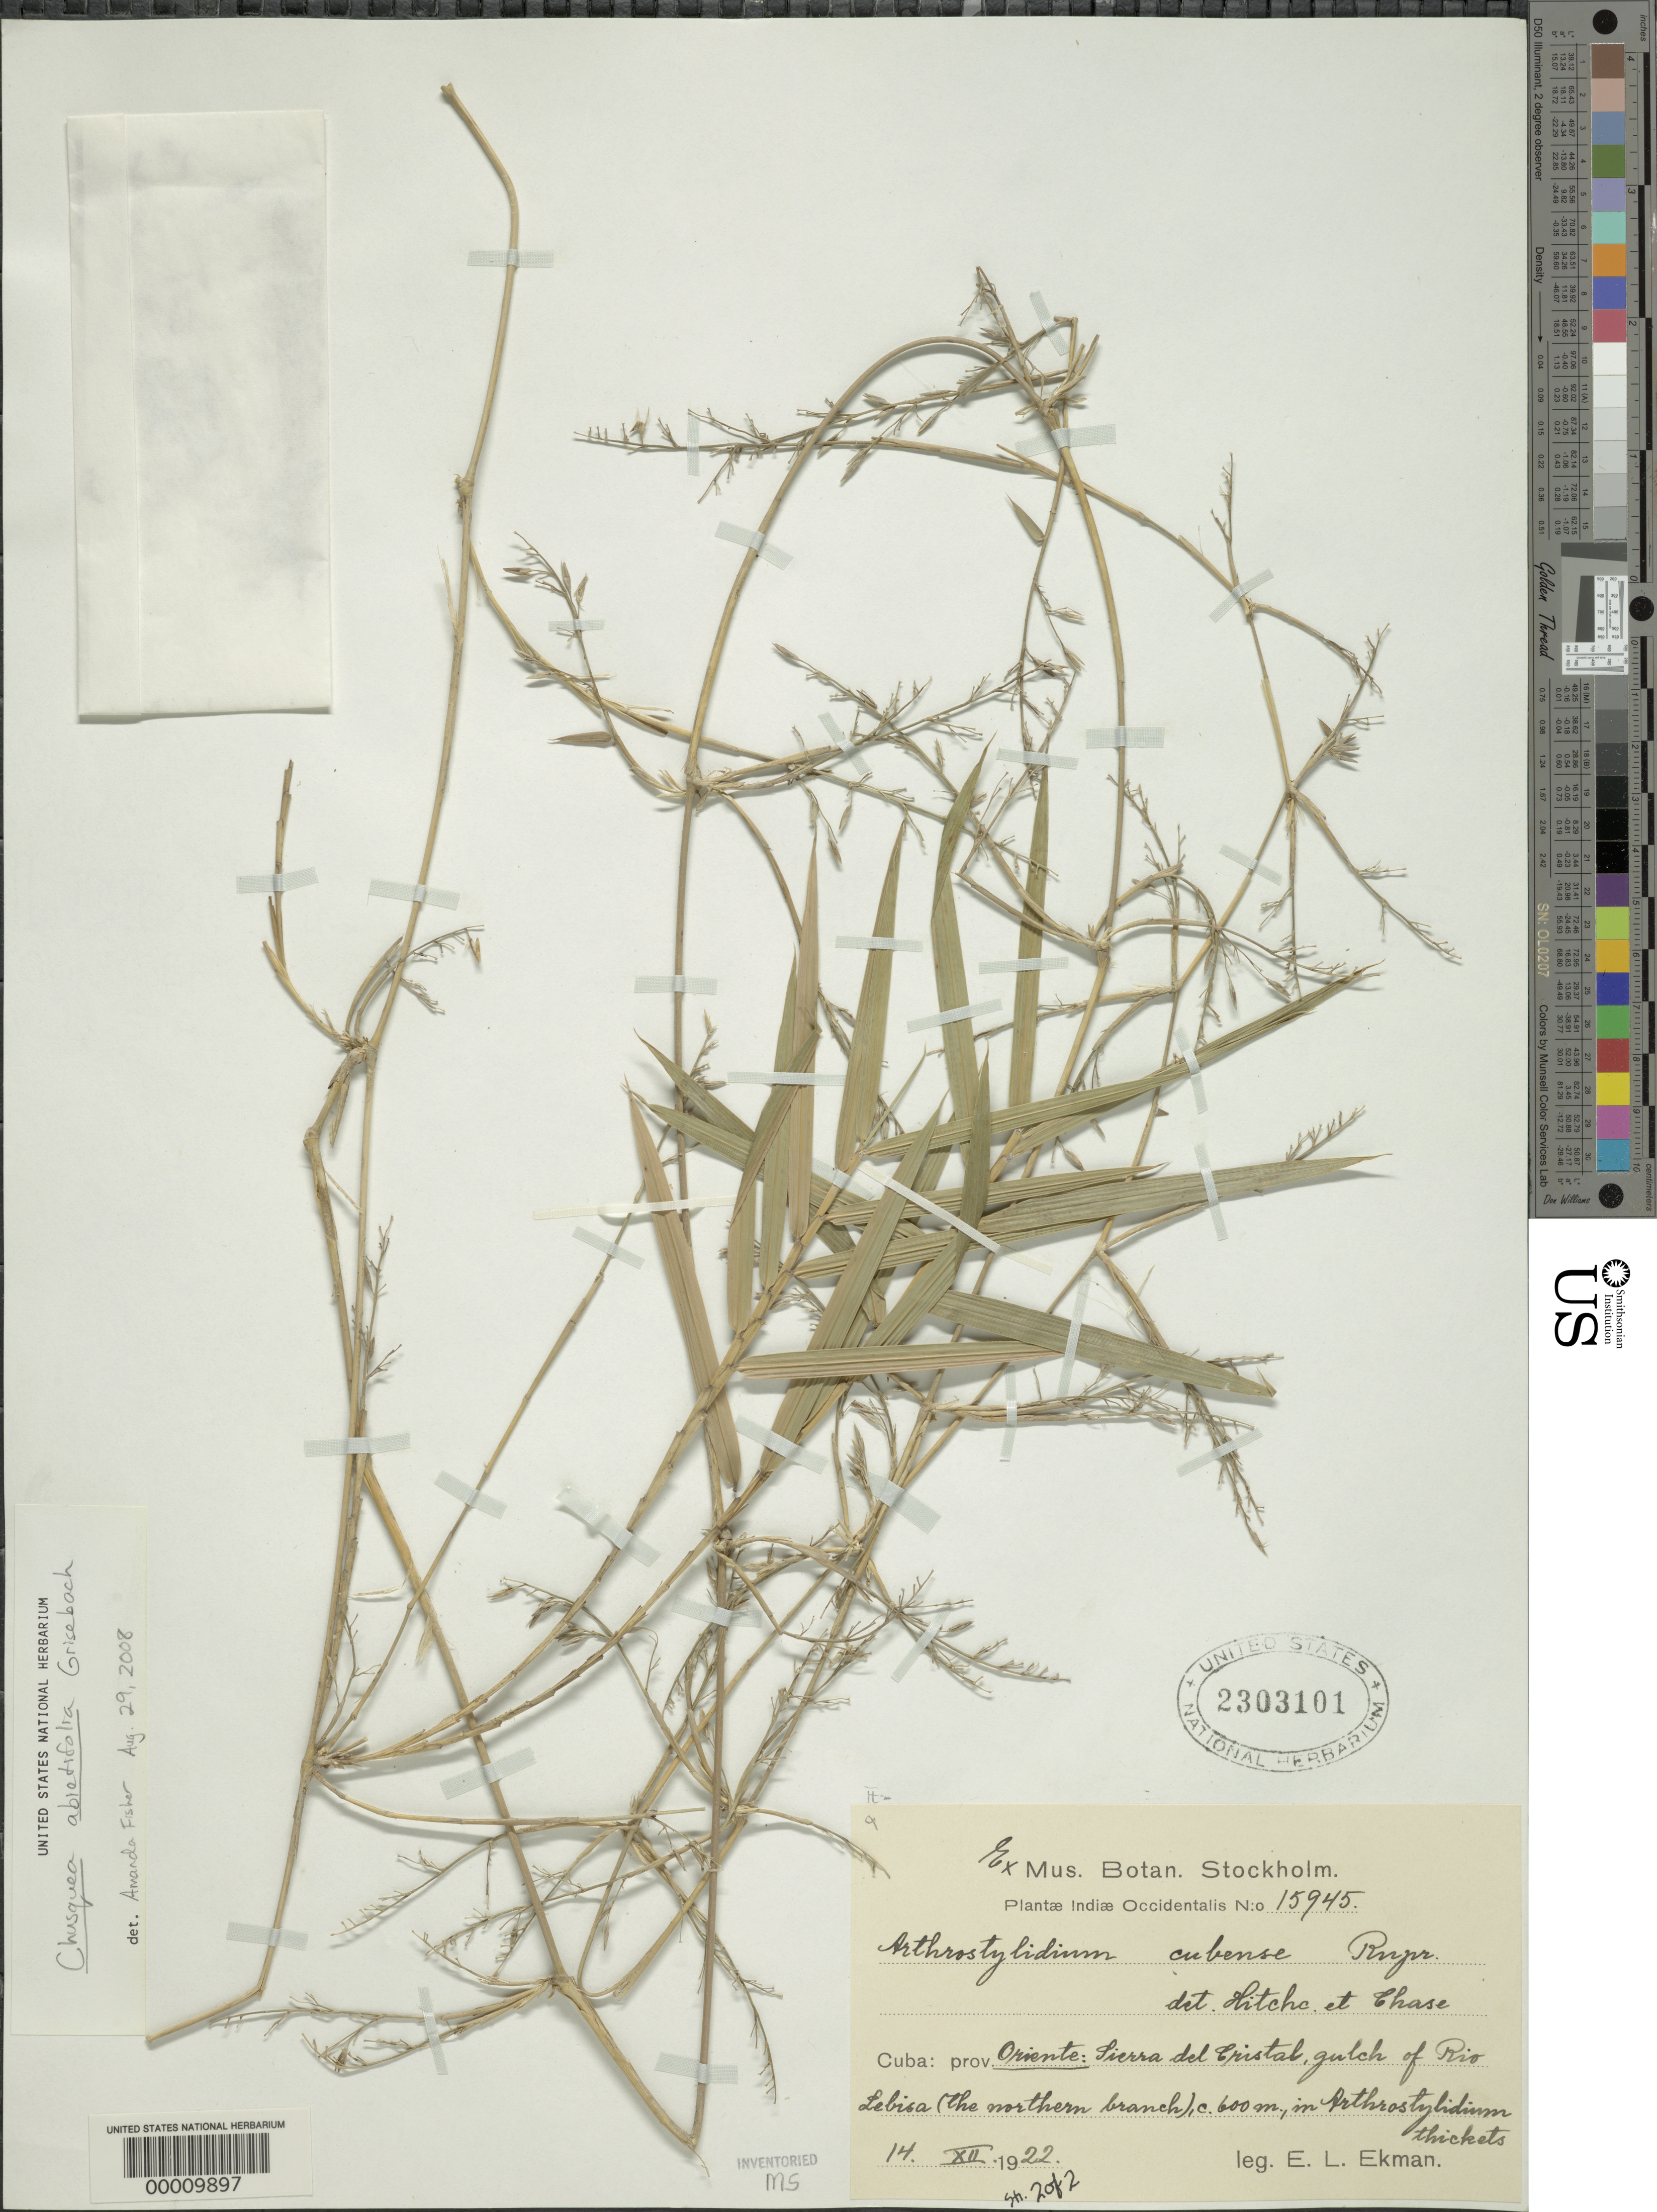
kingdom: Plantae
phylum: Tracheophyta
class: Liliopsida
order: Poales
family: Poaceae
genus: Chusquea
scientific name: Chusquea abietifolia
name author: Griseb.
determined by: Fisher, A.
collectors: E. L. Ekman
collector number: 15945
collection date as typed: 14 Dec 1922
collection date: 1922-12-14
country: Cuba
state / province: Oriente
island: Greater Antilles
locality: Sierra del cristal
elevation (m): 600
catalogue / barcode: US 2303101